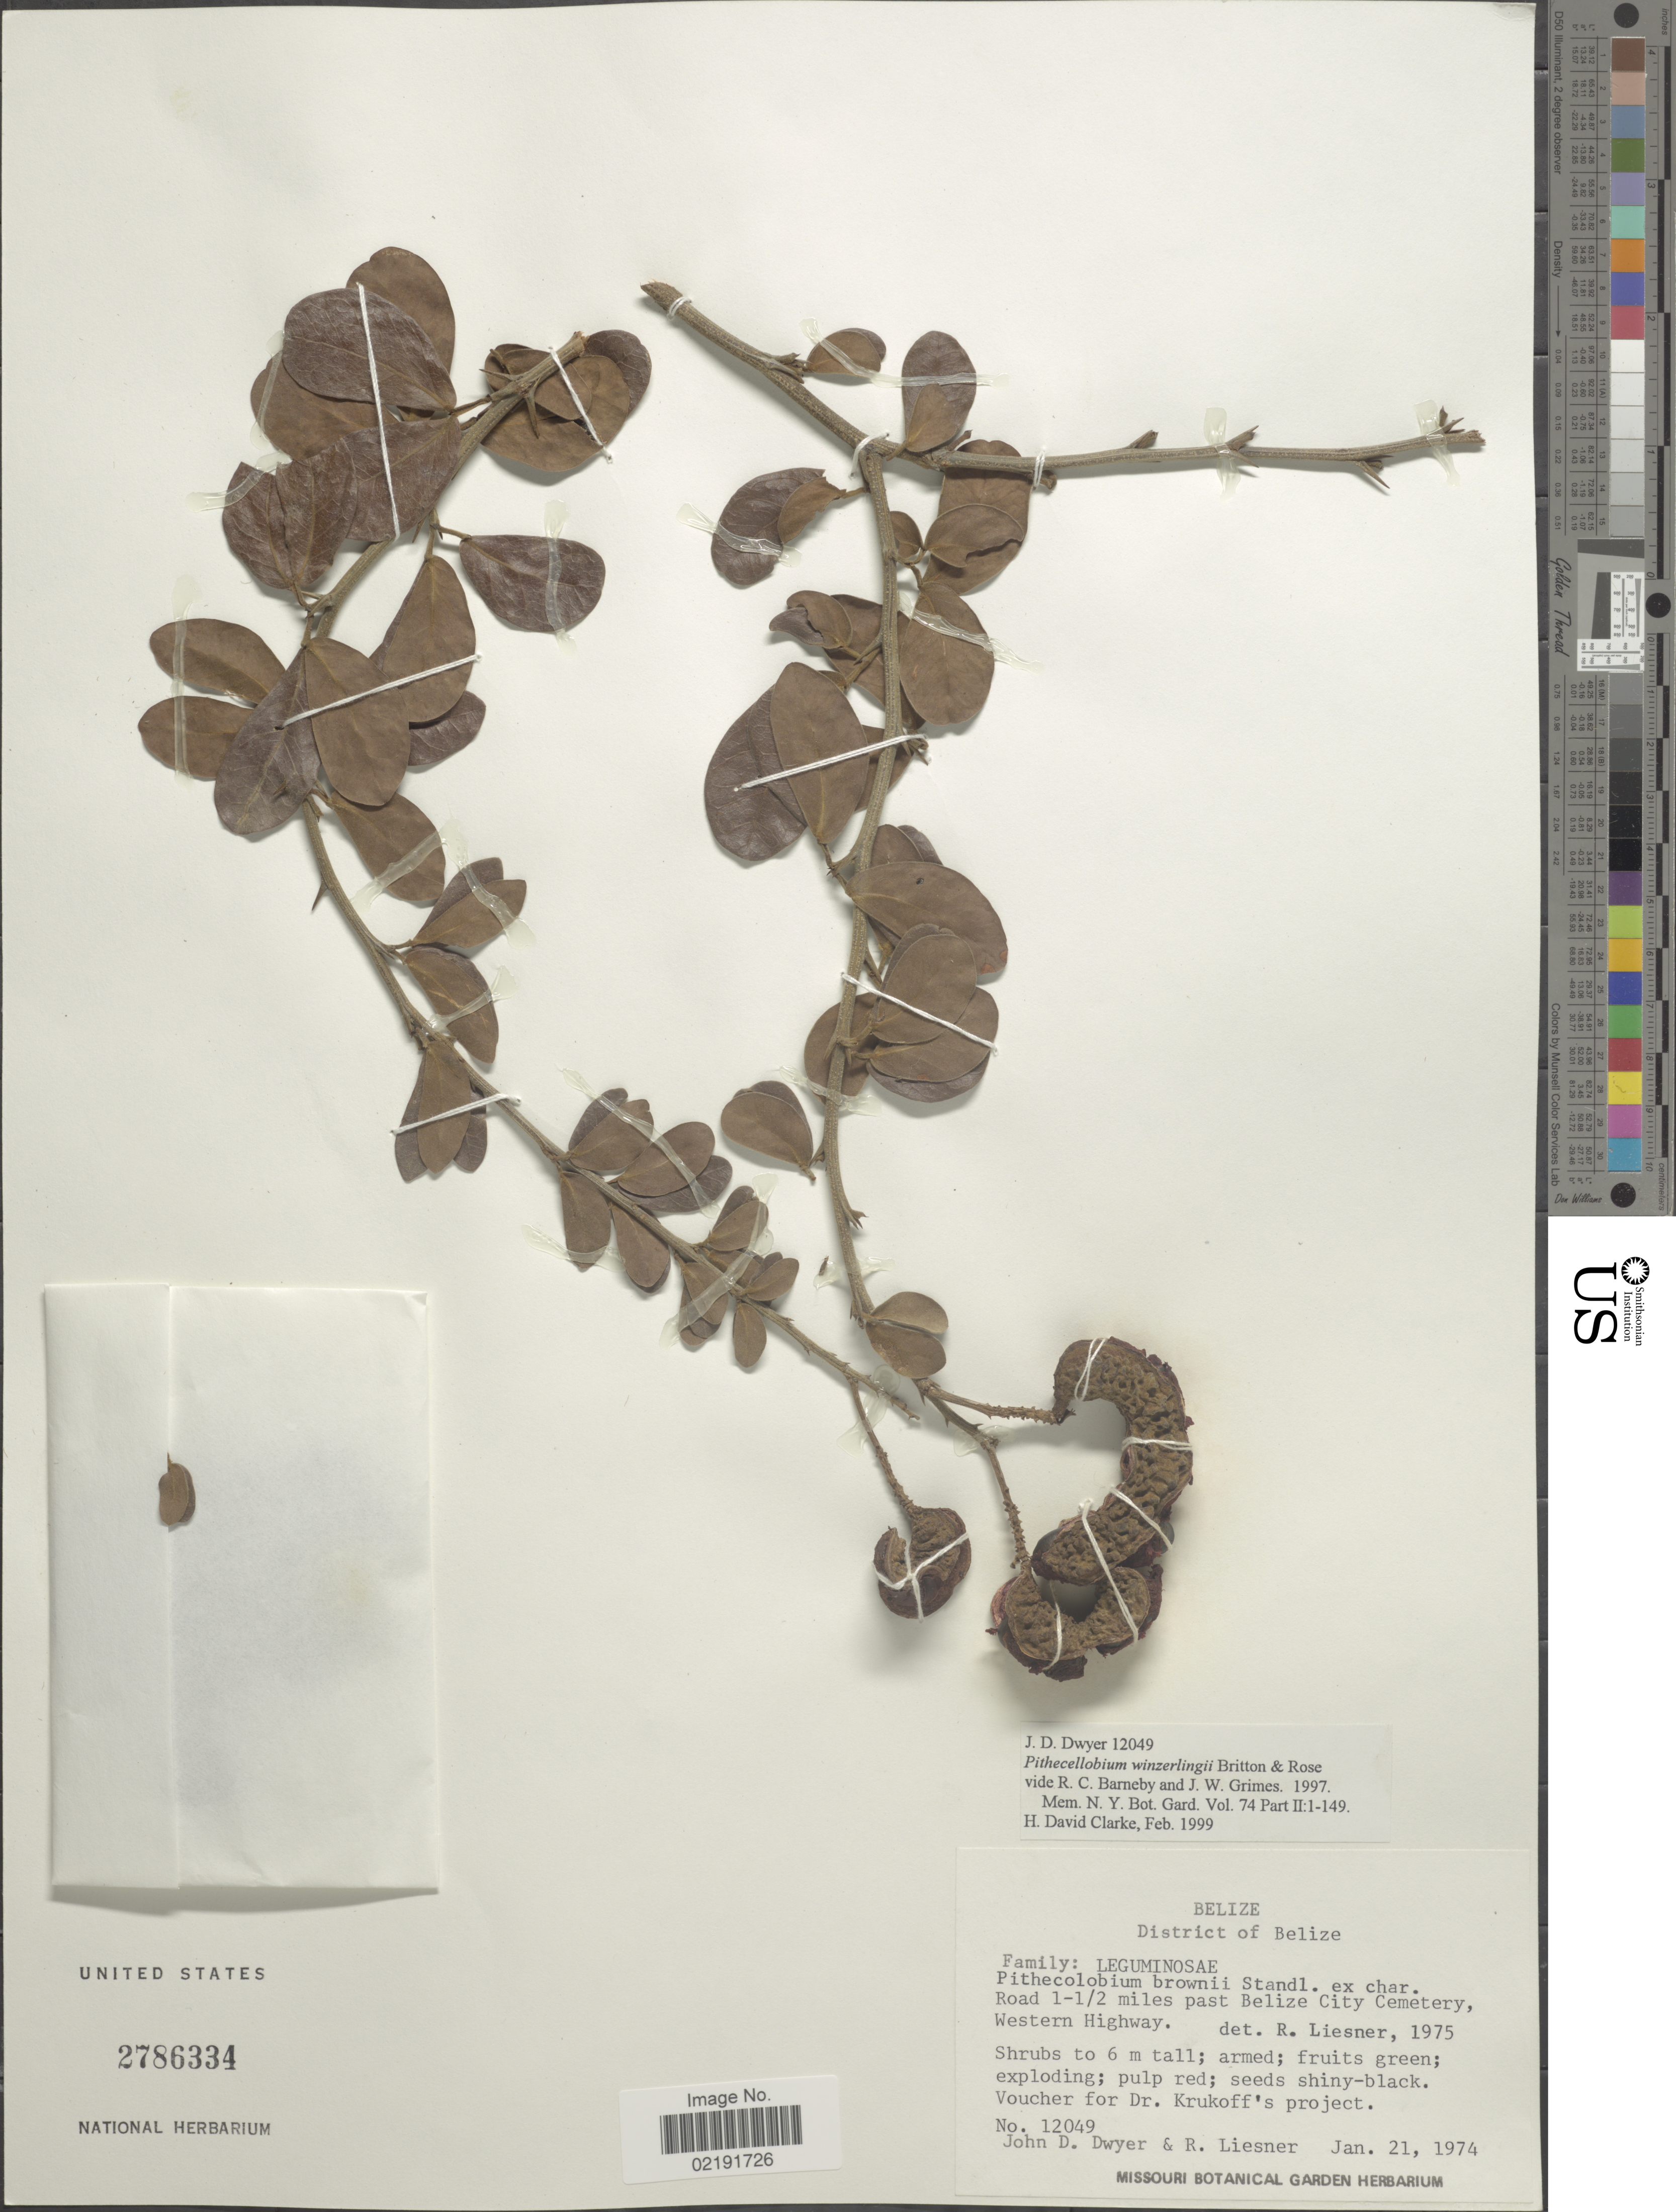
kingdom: Plantae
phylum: Tracheophyta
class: Magnoliopsida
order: Fabales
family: Fabaceae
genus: Pithecellobium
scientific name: Pithecellobium winzerlingii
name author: Britton & Rose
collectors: J. D. Dwyer & R. L. Liesner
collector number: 12049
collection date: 1974-01-21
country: Belize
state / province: Belize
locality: District of Belize. Road 1-1/2 miles past Belize City Cemetery, Western Highway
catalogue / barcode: US 2786334